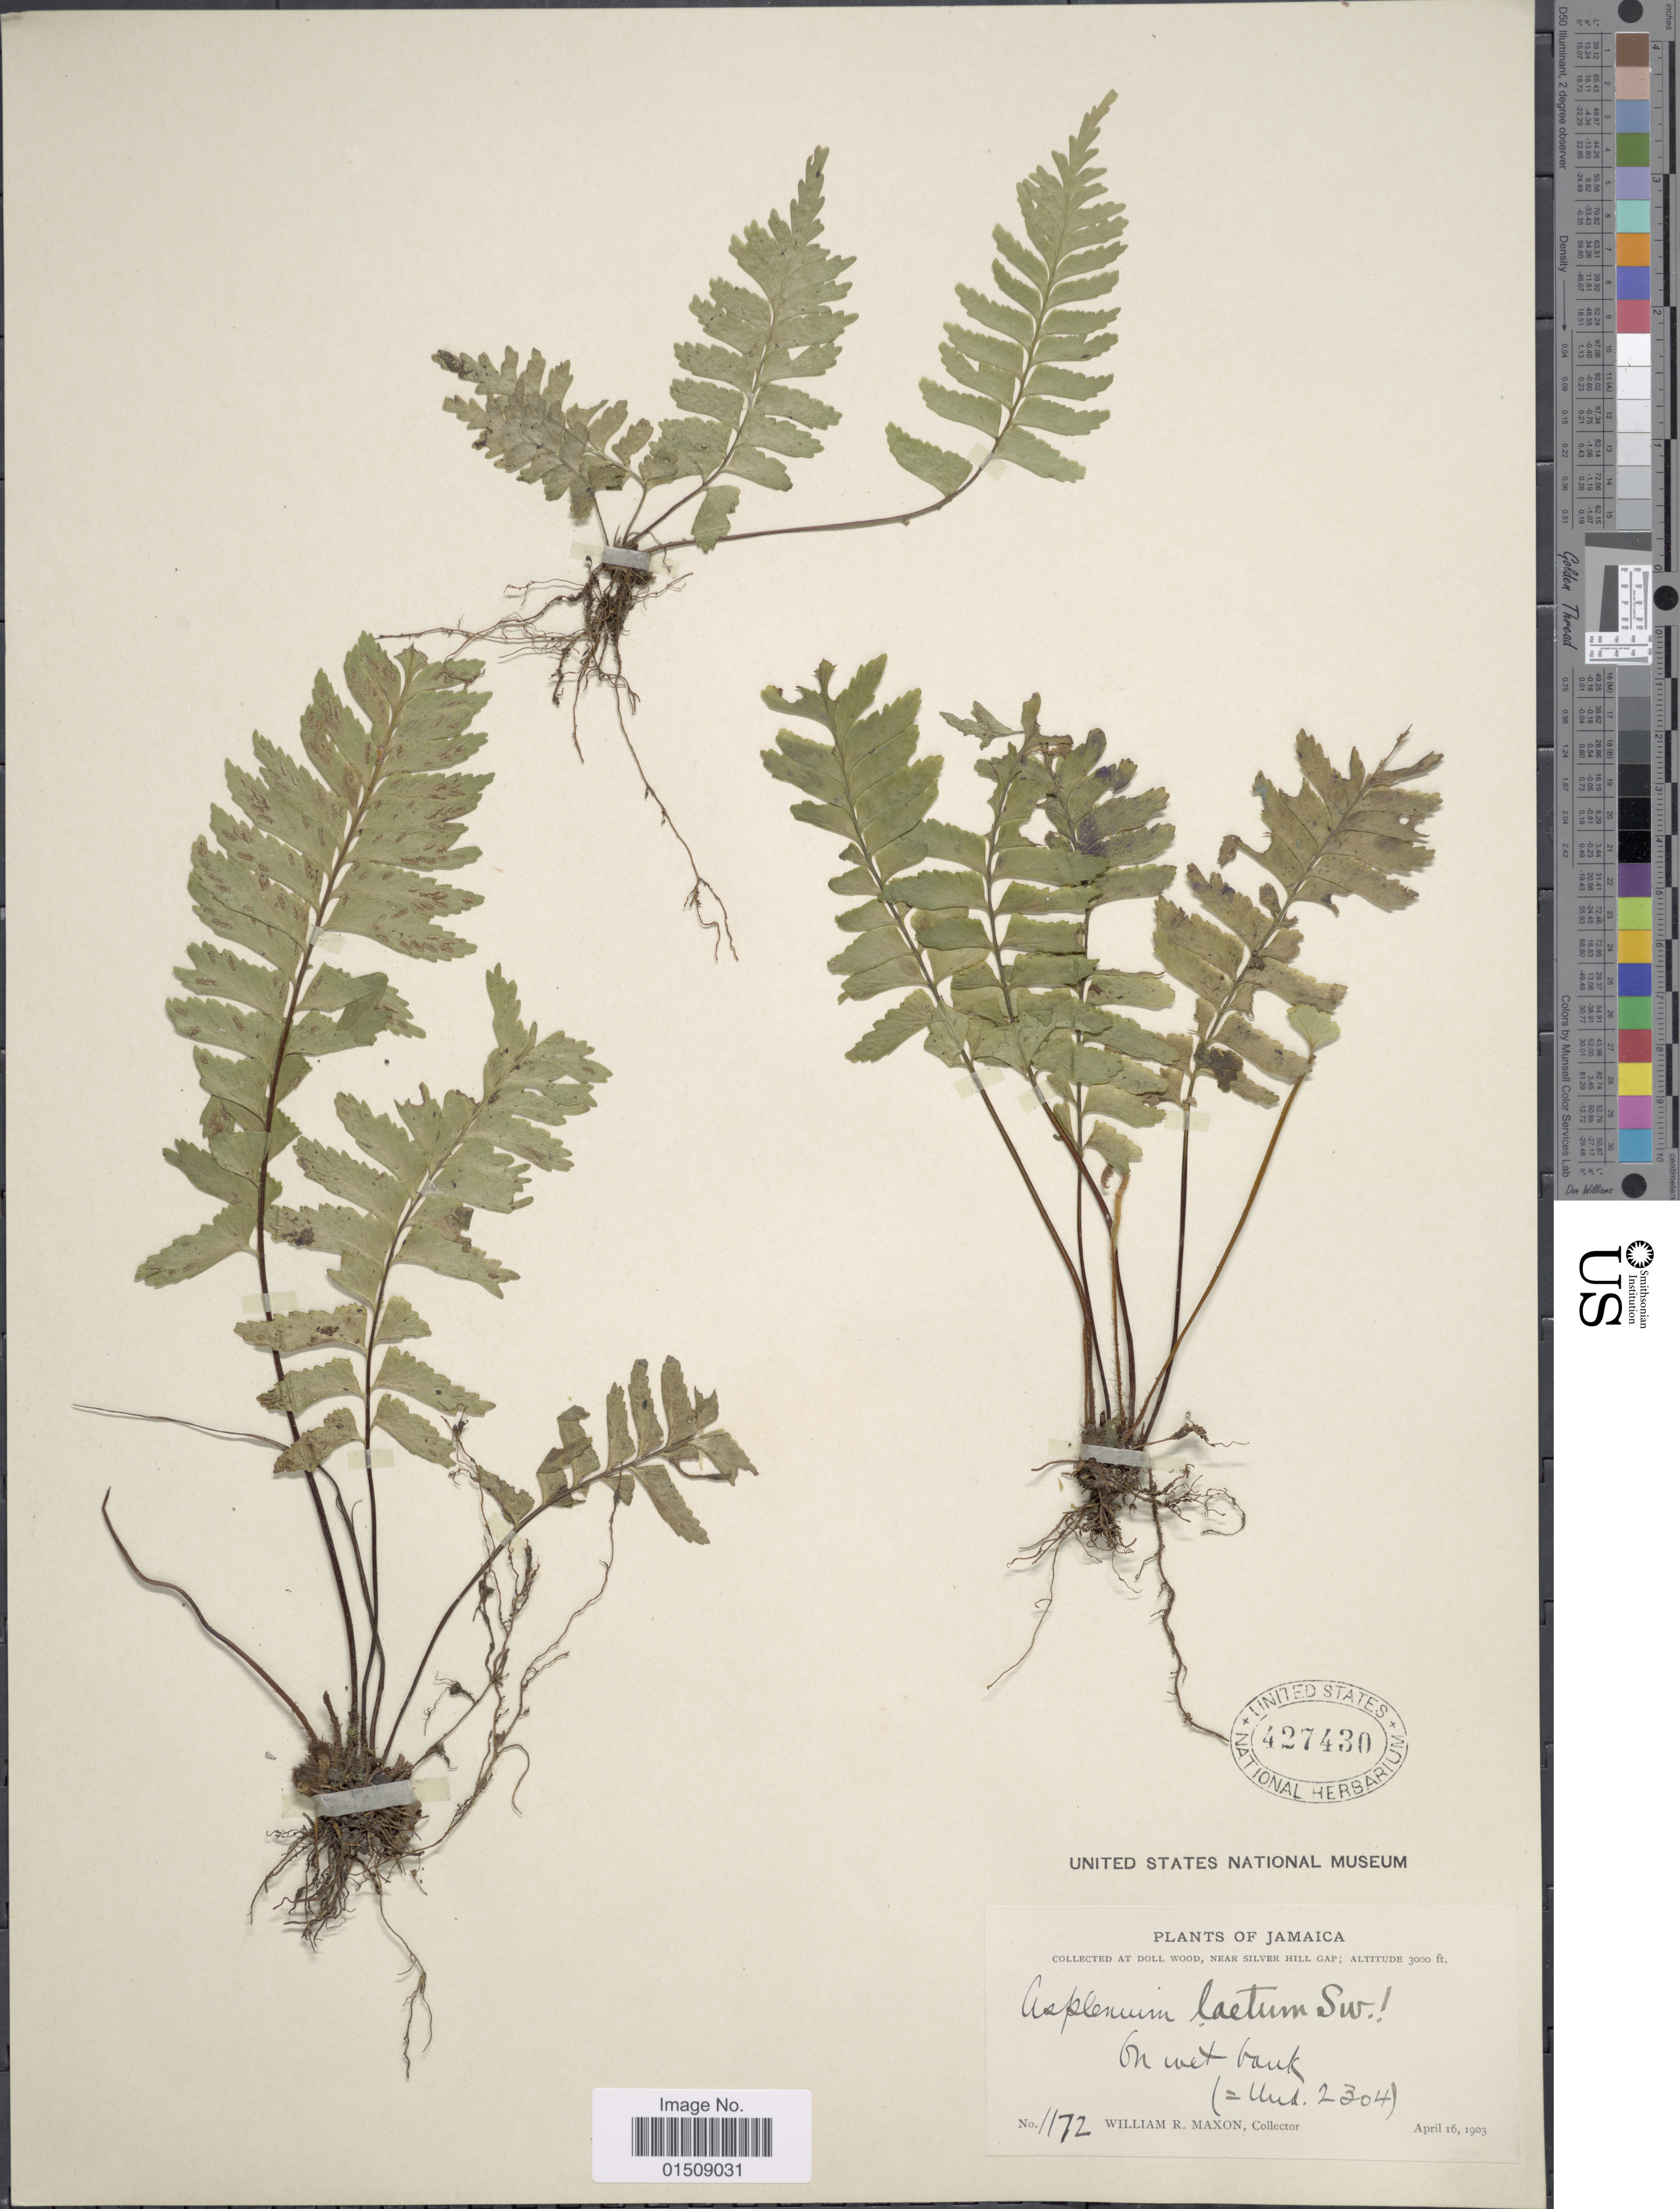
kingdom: Plantae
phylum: Tracheophyta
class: Polypodiopsida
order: Polypodiales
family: Aspleniaceae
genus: Asplenium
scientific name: Asplenium laetum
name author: Sw.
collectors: W. R. Maxon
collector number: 1172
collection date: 1903-04-16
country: Jamaica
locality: Doll Wood, Near Silver Hill Gap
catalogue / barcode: US 427430